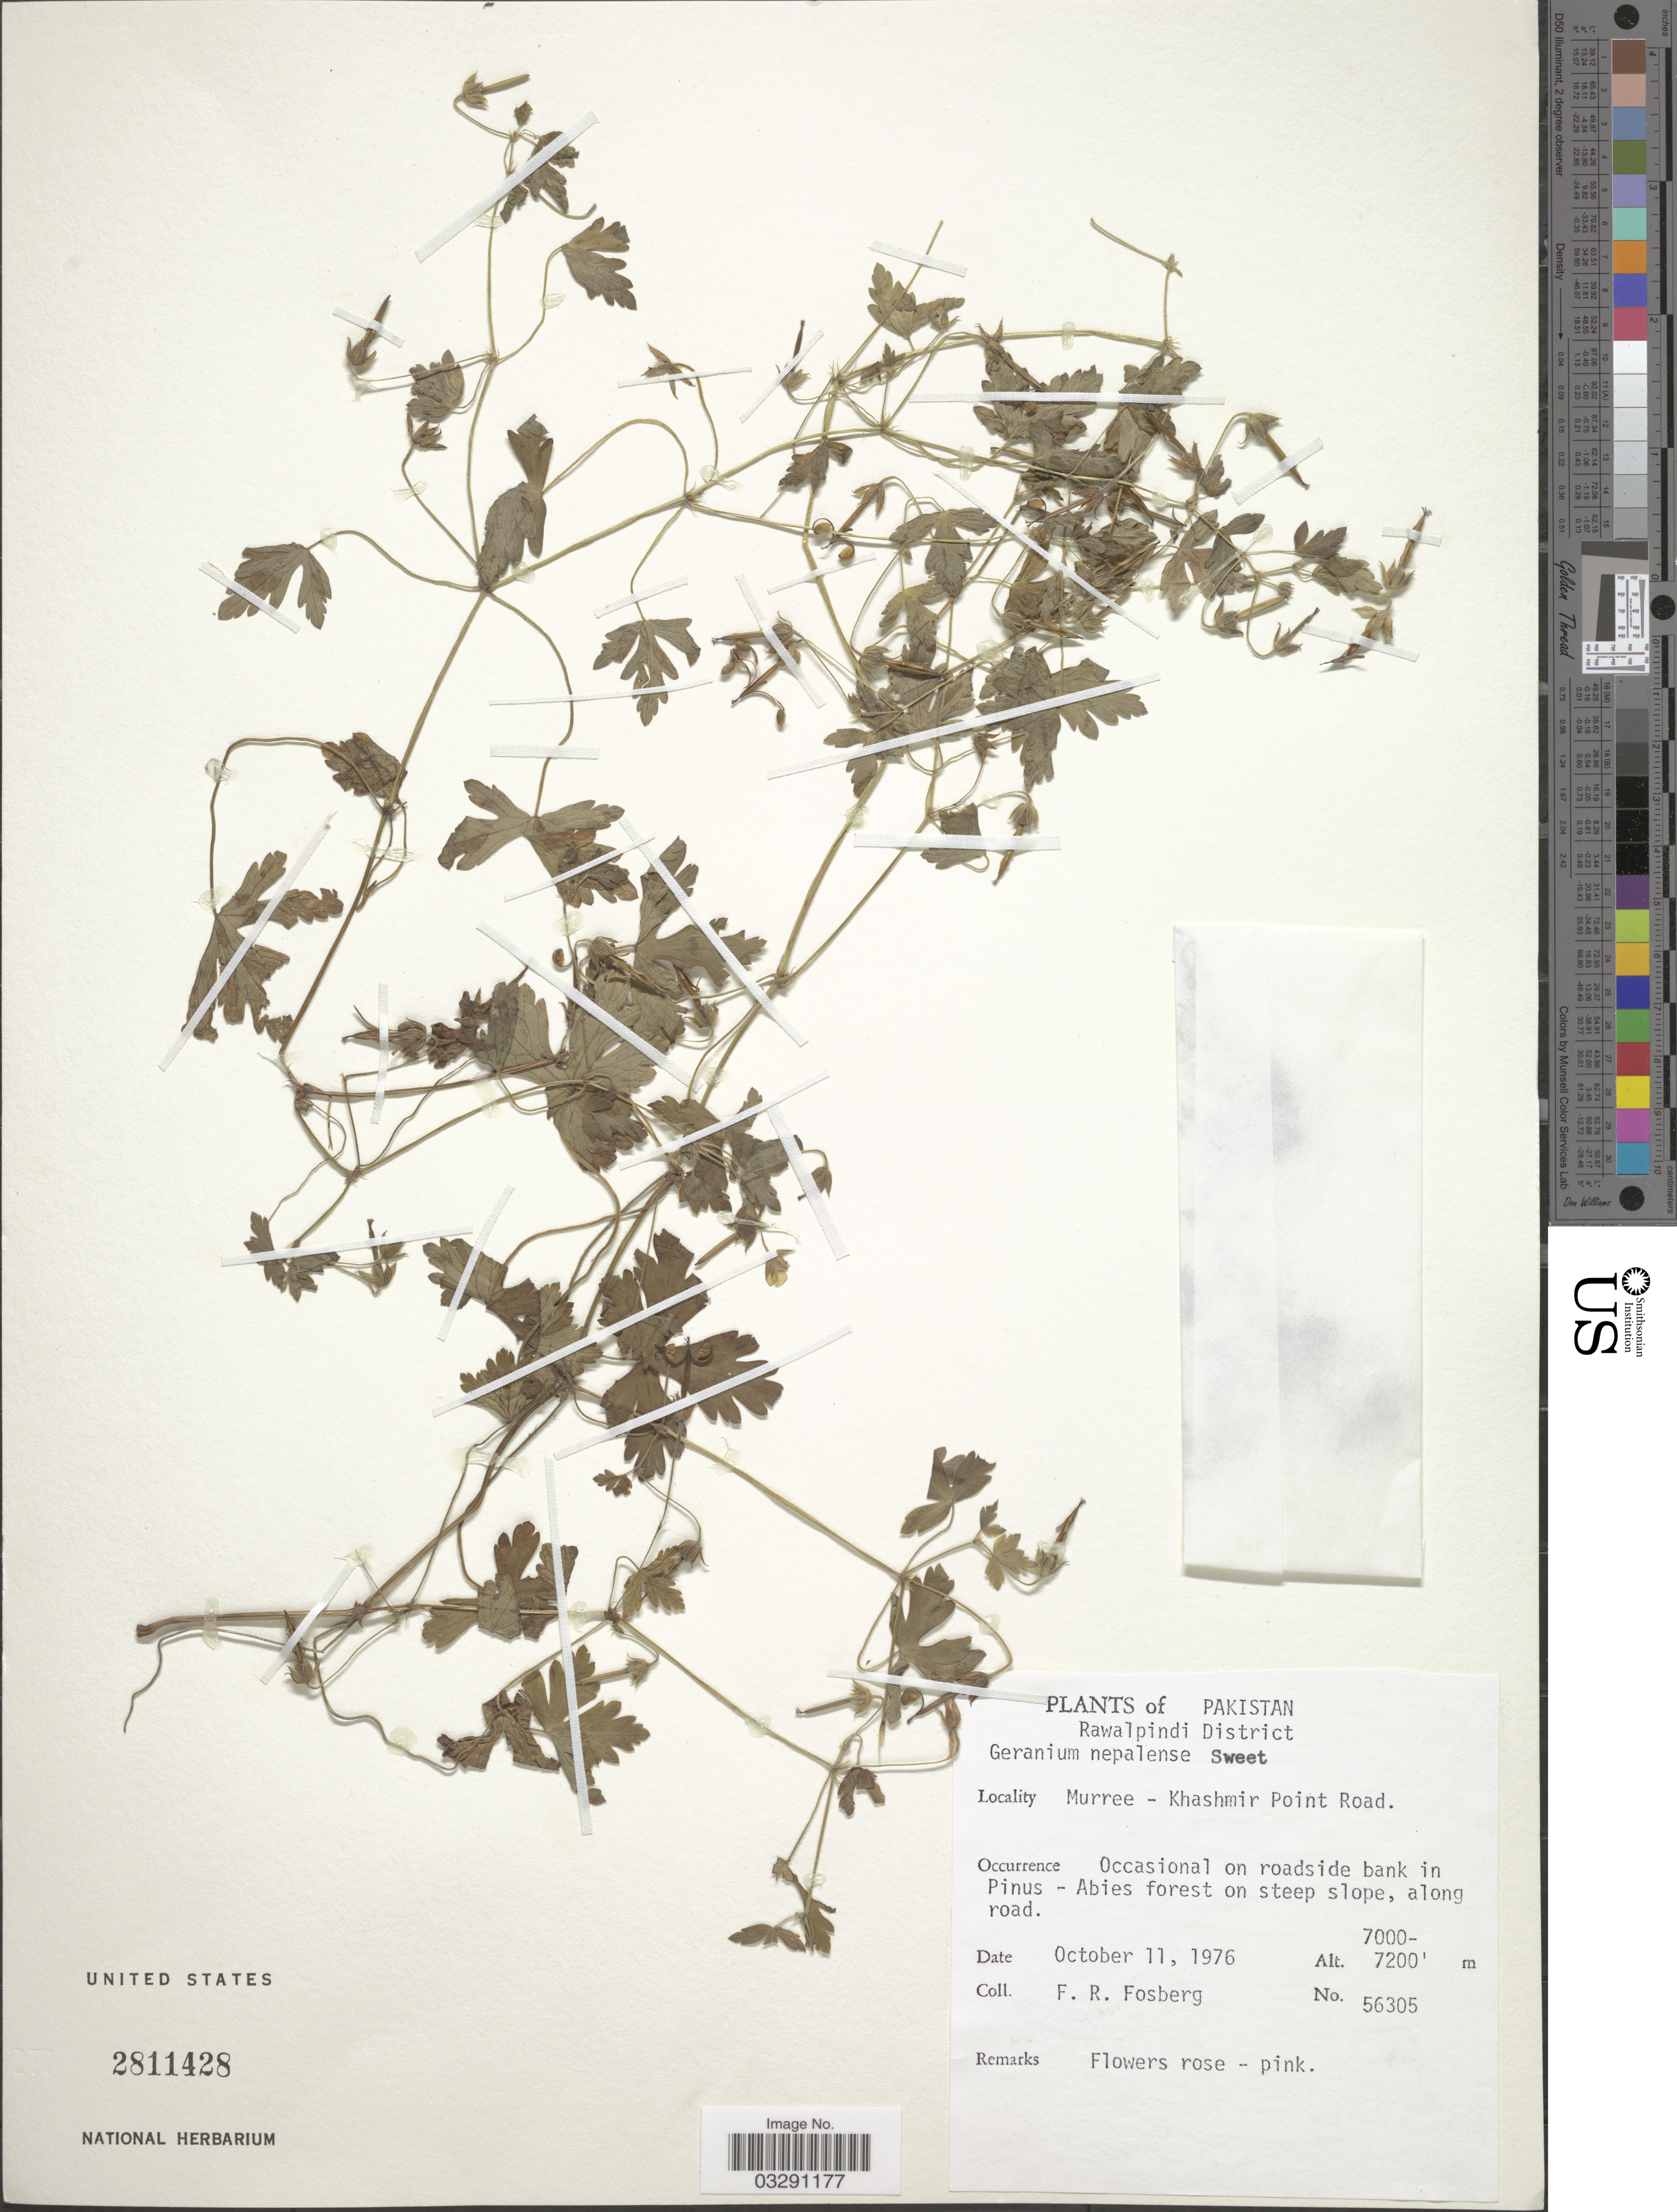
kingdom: Plantae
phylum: Tracheophyta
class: Magnoliopsida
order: Geraniales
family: Geraniaceae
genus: Geranium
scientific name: Geranium nepalense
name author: Sweet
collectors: F. R. Fosberg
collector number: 56305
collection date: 1976-10-11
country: Pakistan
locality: Rawalpindi District. Murree - Khasmir Point Road.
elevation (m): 2134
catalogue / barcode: US 2811428